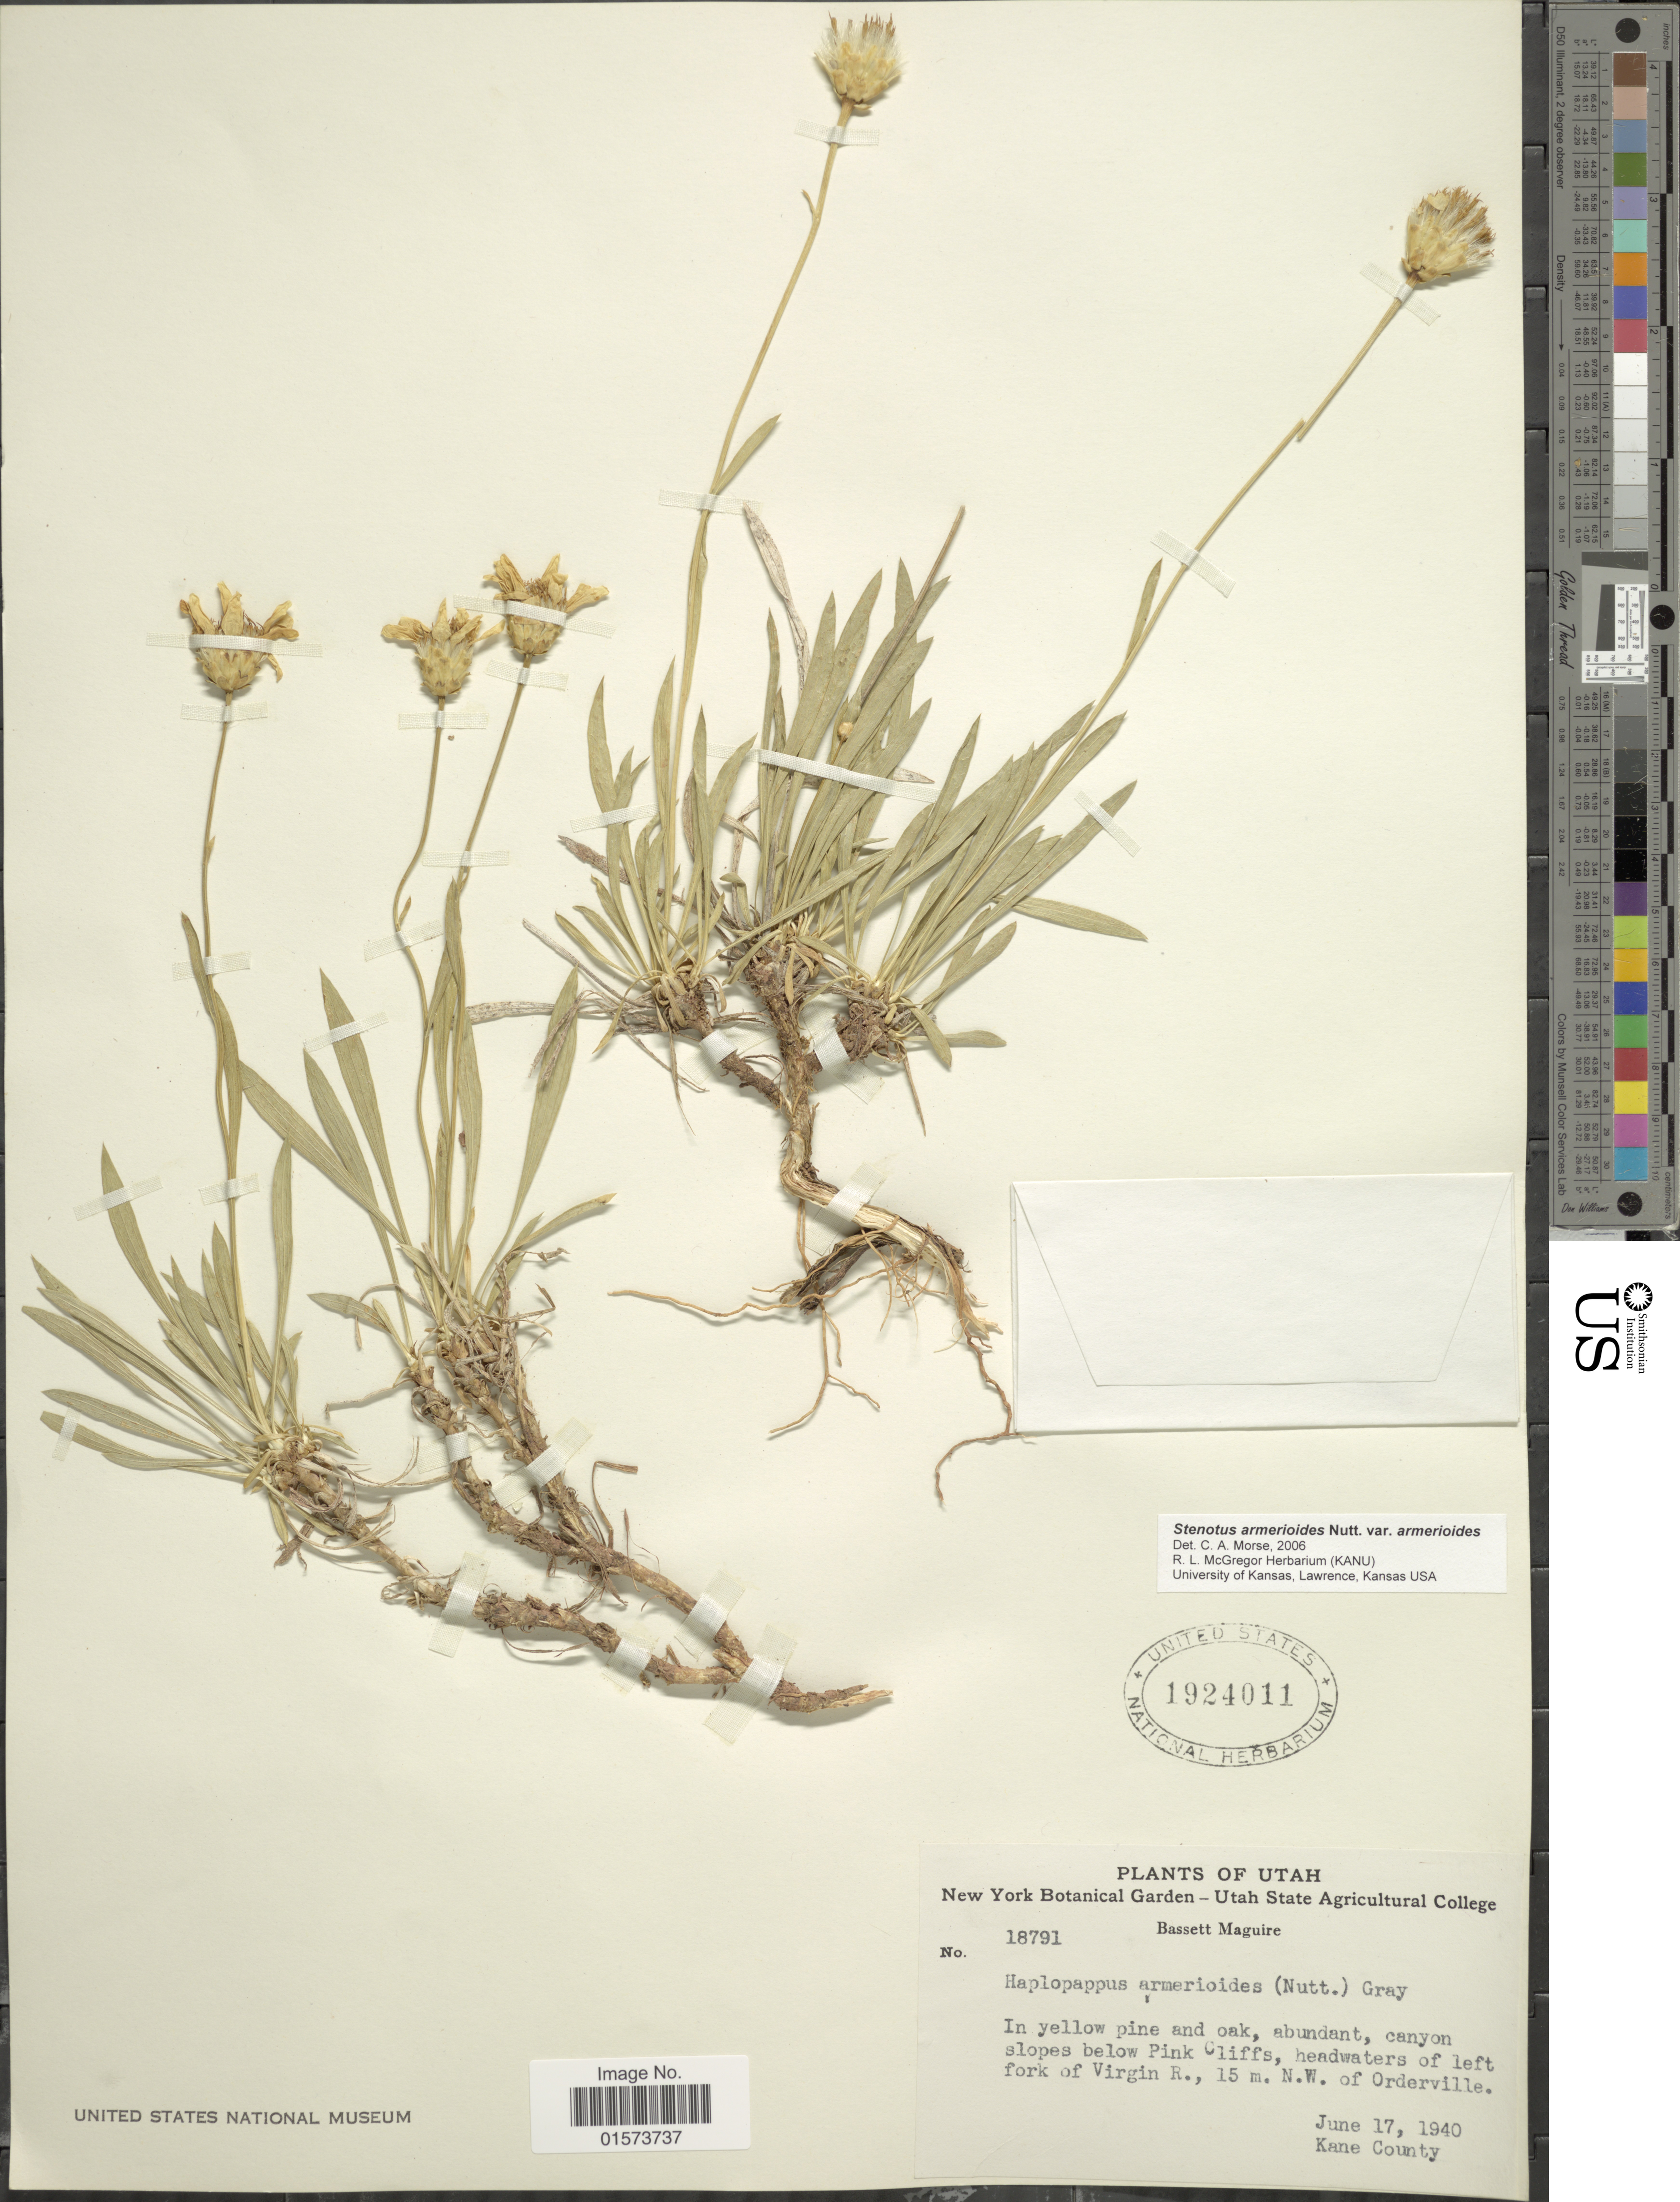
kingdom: Plantae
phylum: Tracheophyta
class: Magnoliopsida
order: Asterales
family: Asteraceae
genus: Stenotus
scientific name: Stenotus armerioides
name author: Nutt.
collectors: B. Maguire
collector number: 18791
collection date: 1940-06-17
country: United States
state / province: Utah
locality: In yello pine and oak, abundant, canyon slopes below Pink Cliffs, headwaters of left fork of Virgin R., 15 m. N.W. of Orderville, Kane County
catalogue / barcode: US 1924011